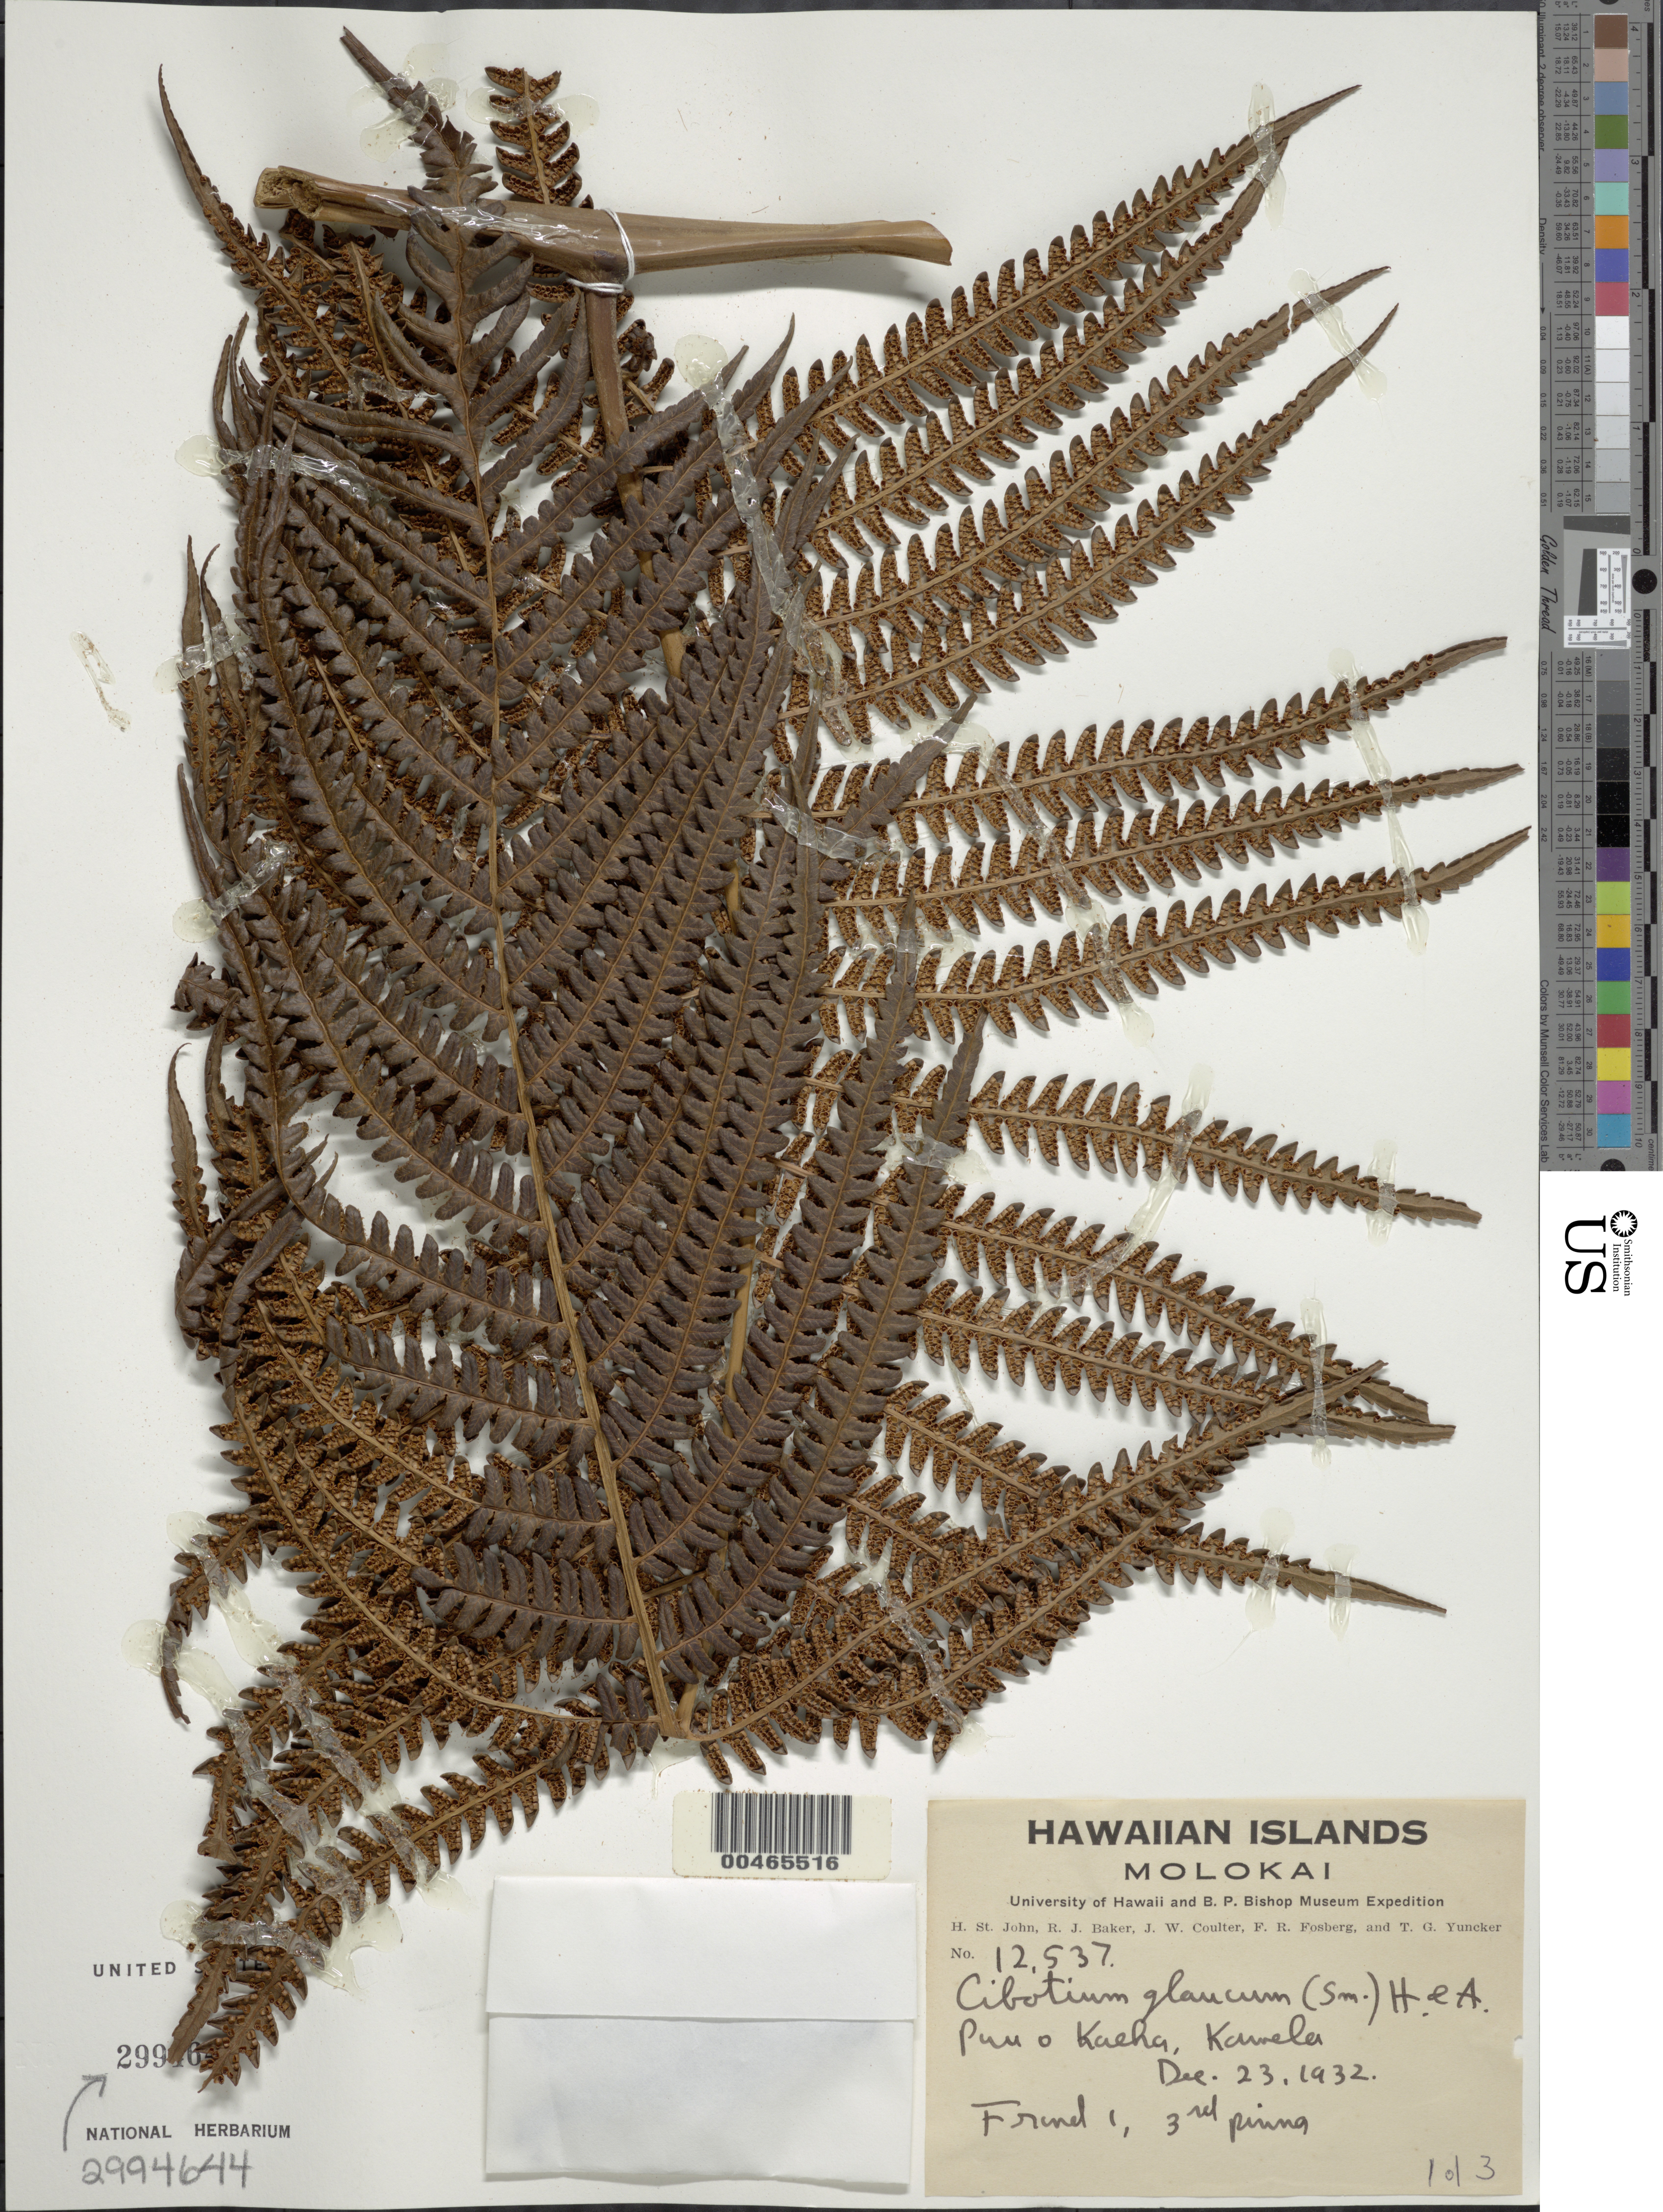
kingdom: Plantae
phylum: Tracheophyta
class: Polypodiopsida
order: Cyatheales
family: Cibotiaceae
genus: Cibotium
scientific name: Cibotium glaucum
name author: (Sm.) Hook. & Arn.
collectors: H. St. John, R. J. Baker, J. W. Coulter & F. R. Fosberg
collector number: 12537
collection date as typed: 23 Dec 1932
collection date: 1932-12-23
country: United States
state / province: Hawaii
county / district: Maui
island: Moloka'i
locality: Puu o Kaeha, Kawela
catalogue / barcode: US 2994644